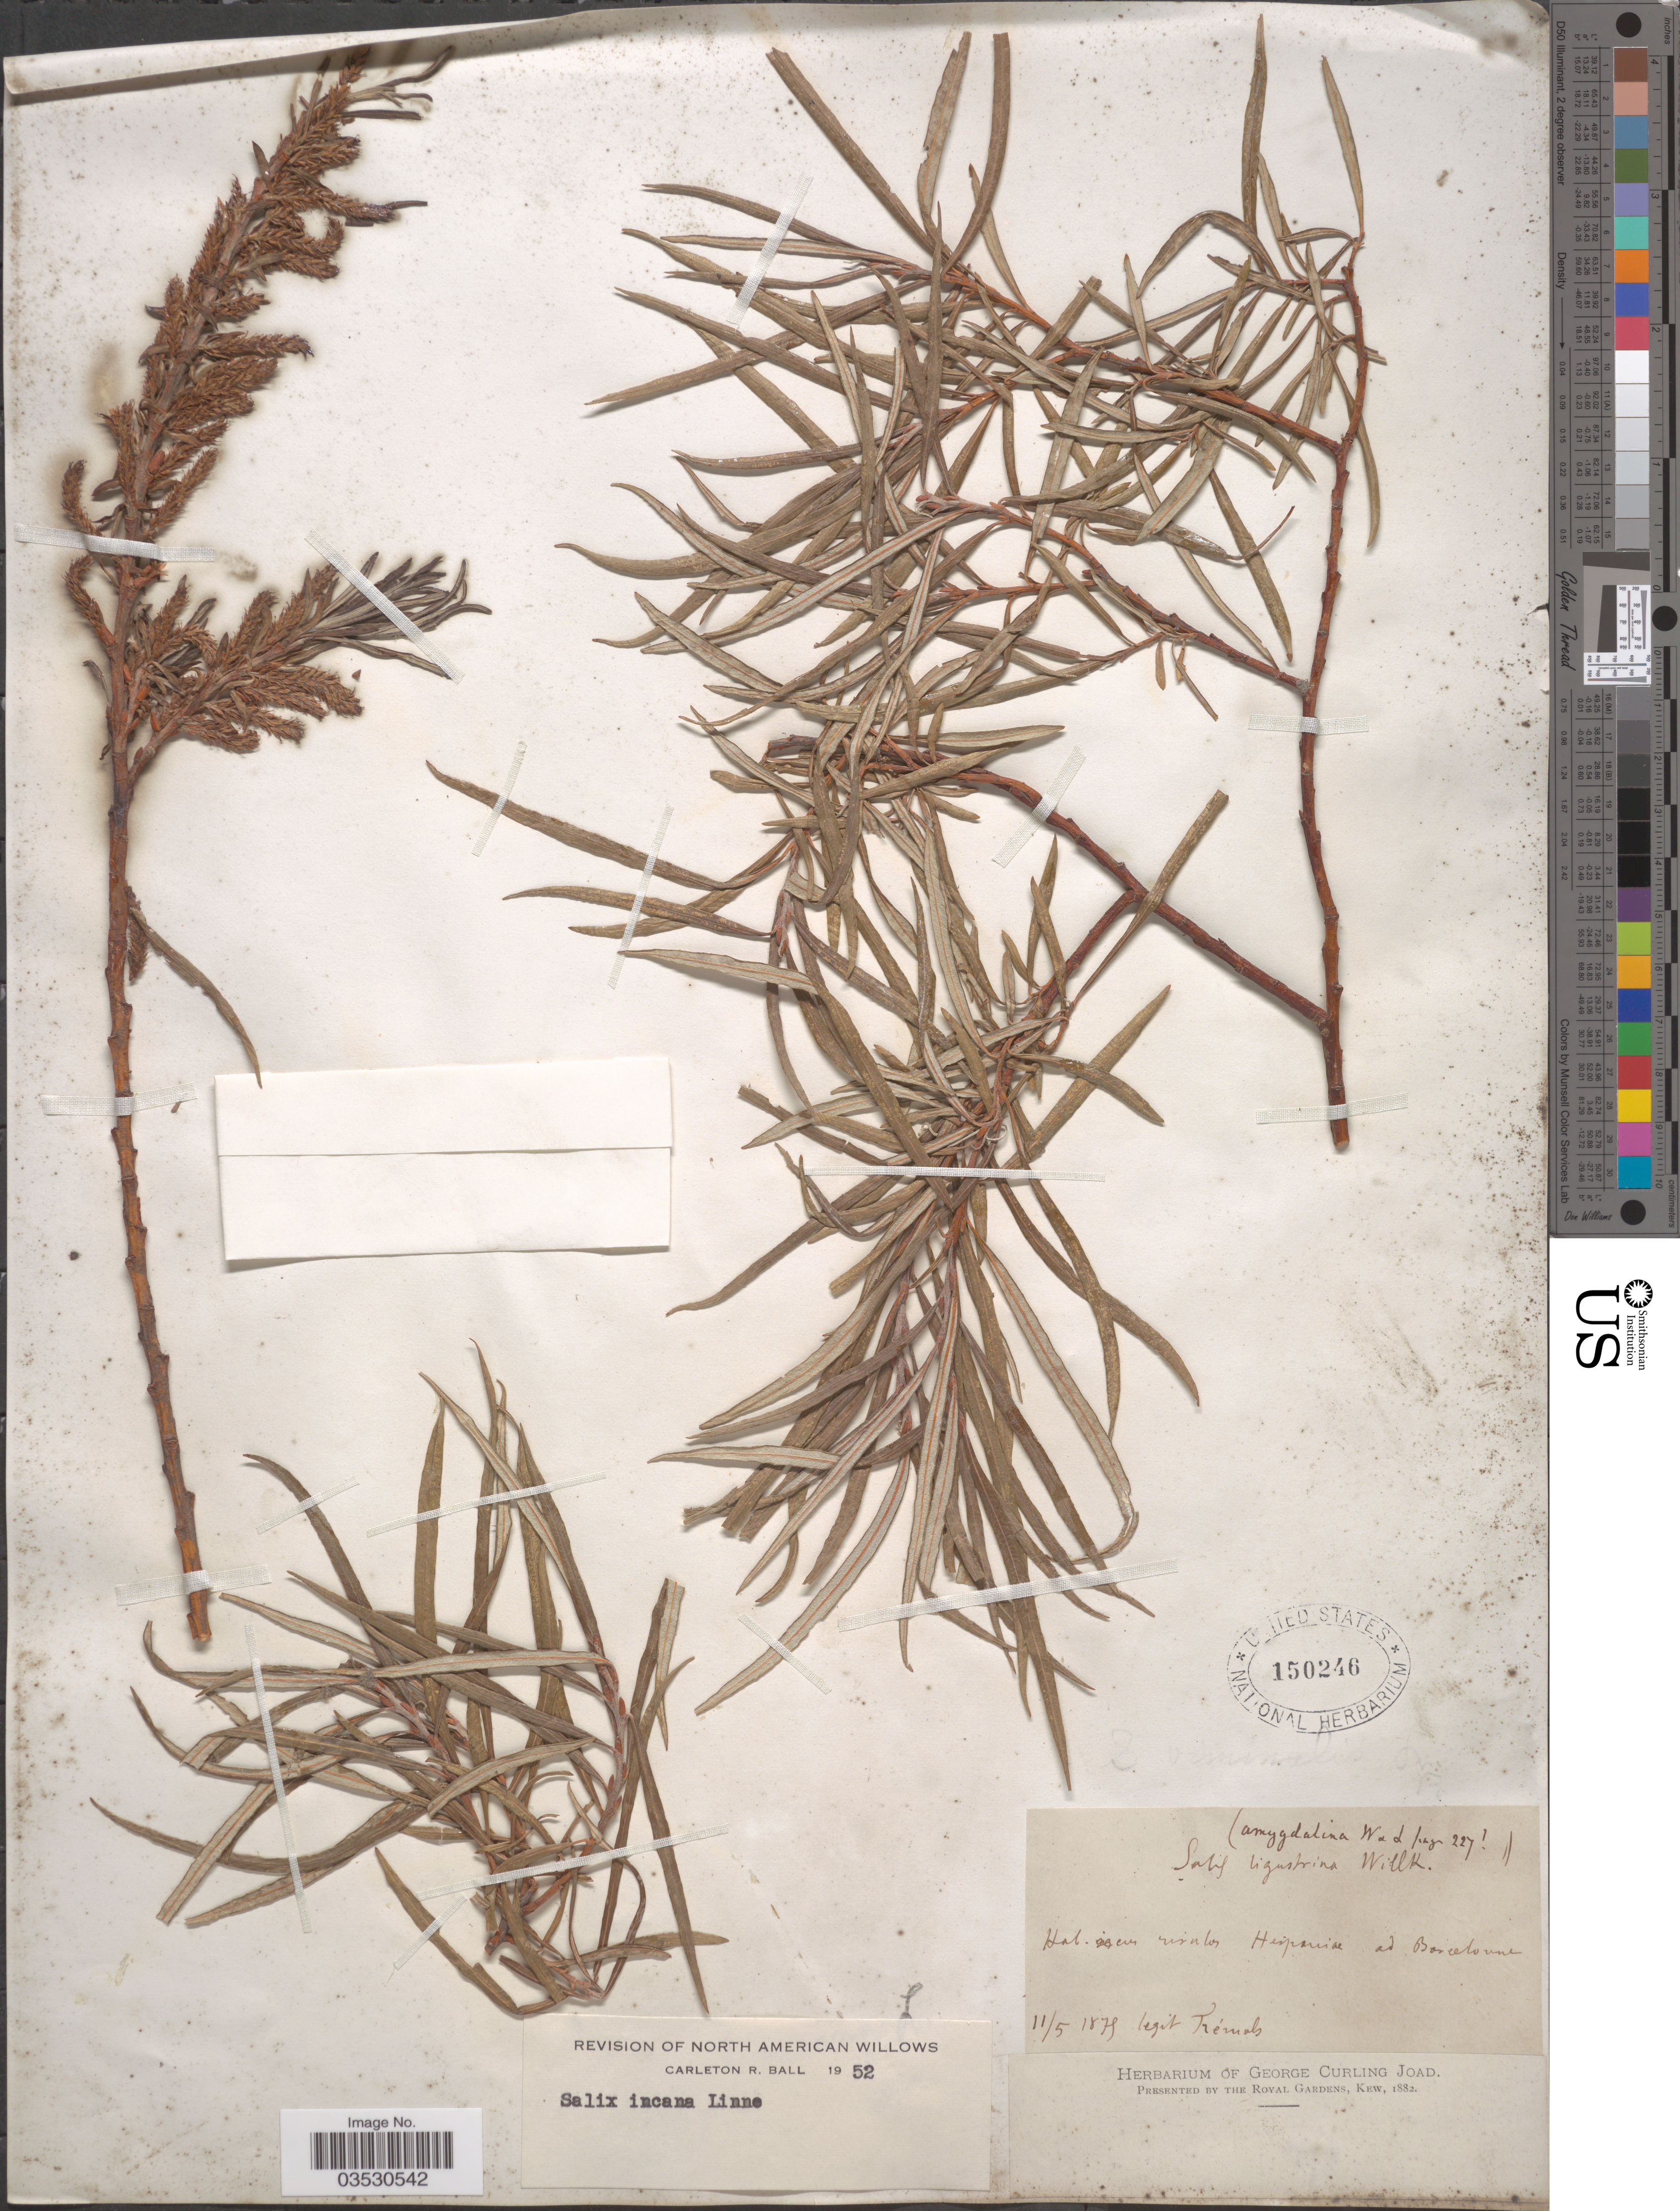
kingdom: Plantae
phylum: Tracheophyta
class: Magnoliopsida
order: Malpighiales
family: Salicaceae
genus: Salix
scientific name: Salix incana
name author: Michx.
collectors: Trémols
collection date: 1879-05-11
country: Spain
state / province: Catalunya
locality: Hispania ad Barcelona.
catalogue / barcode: US 150246